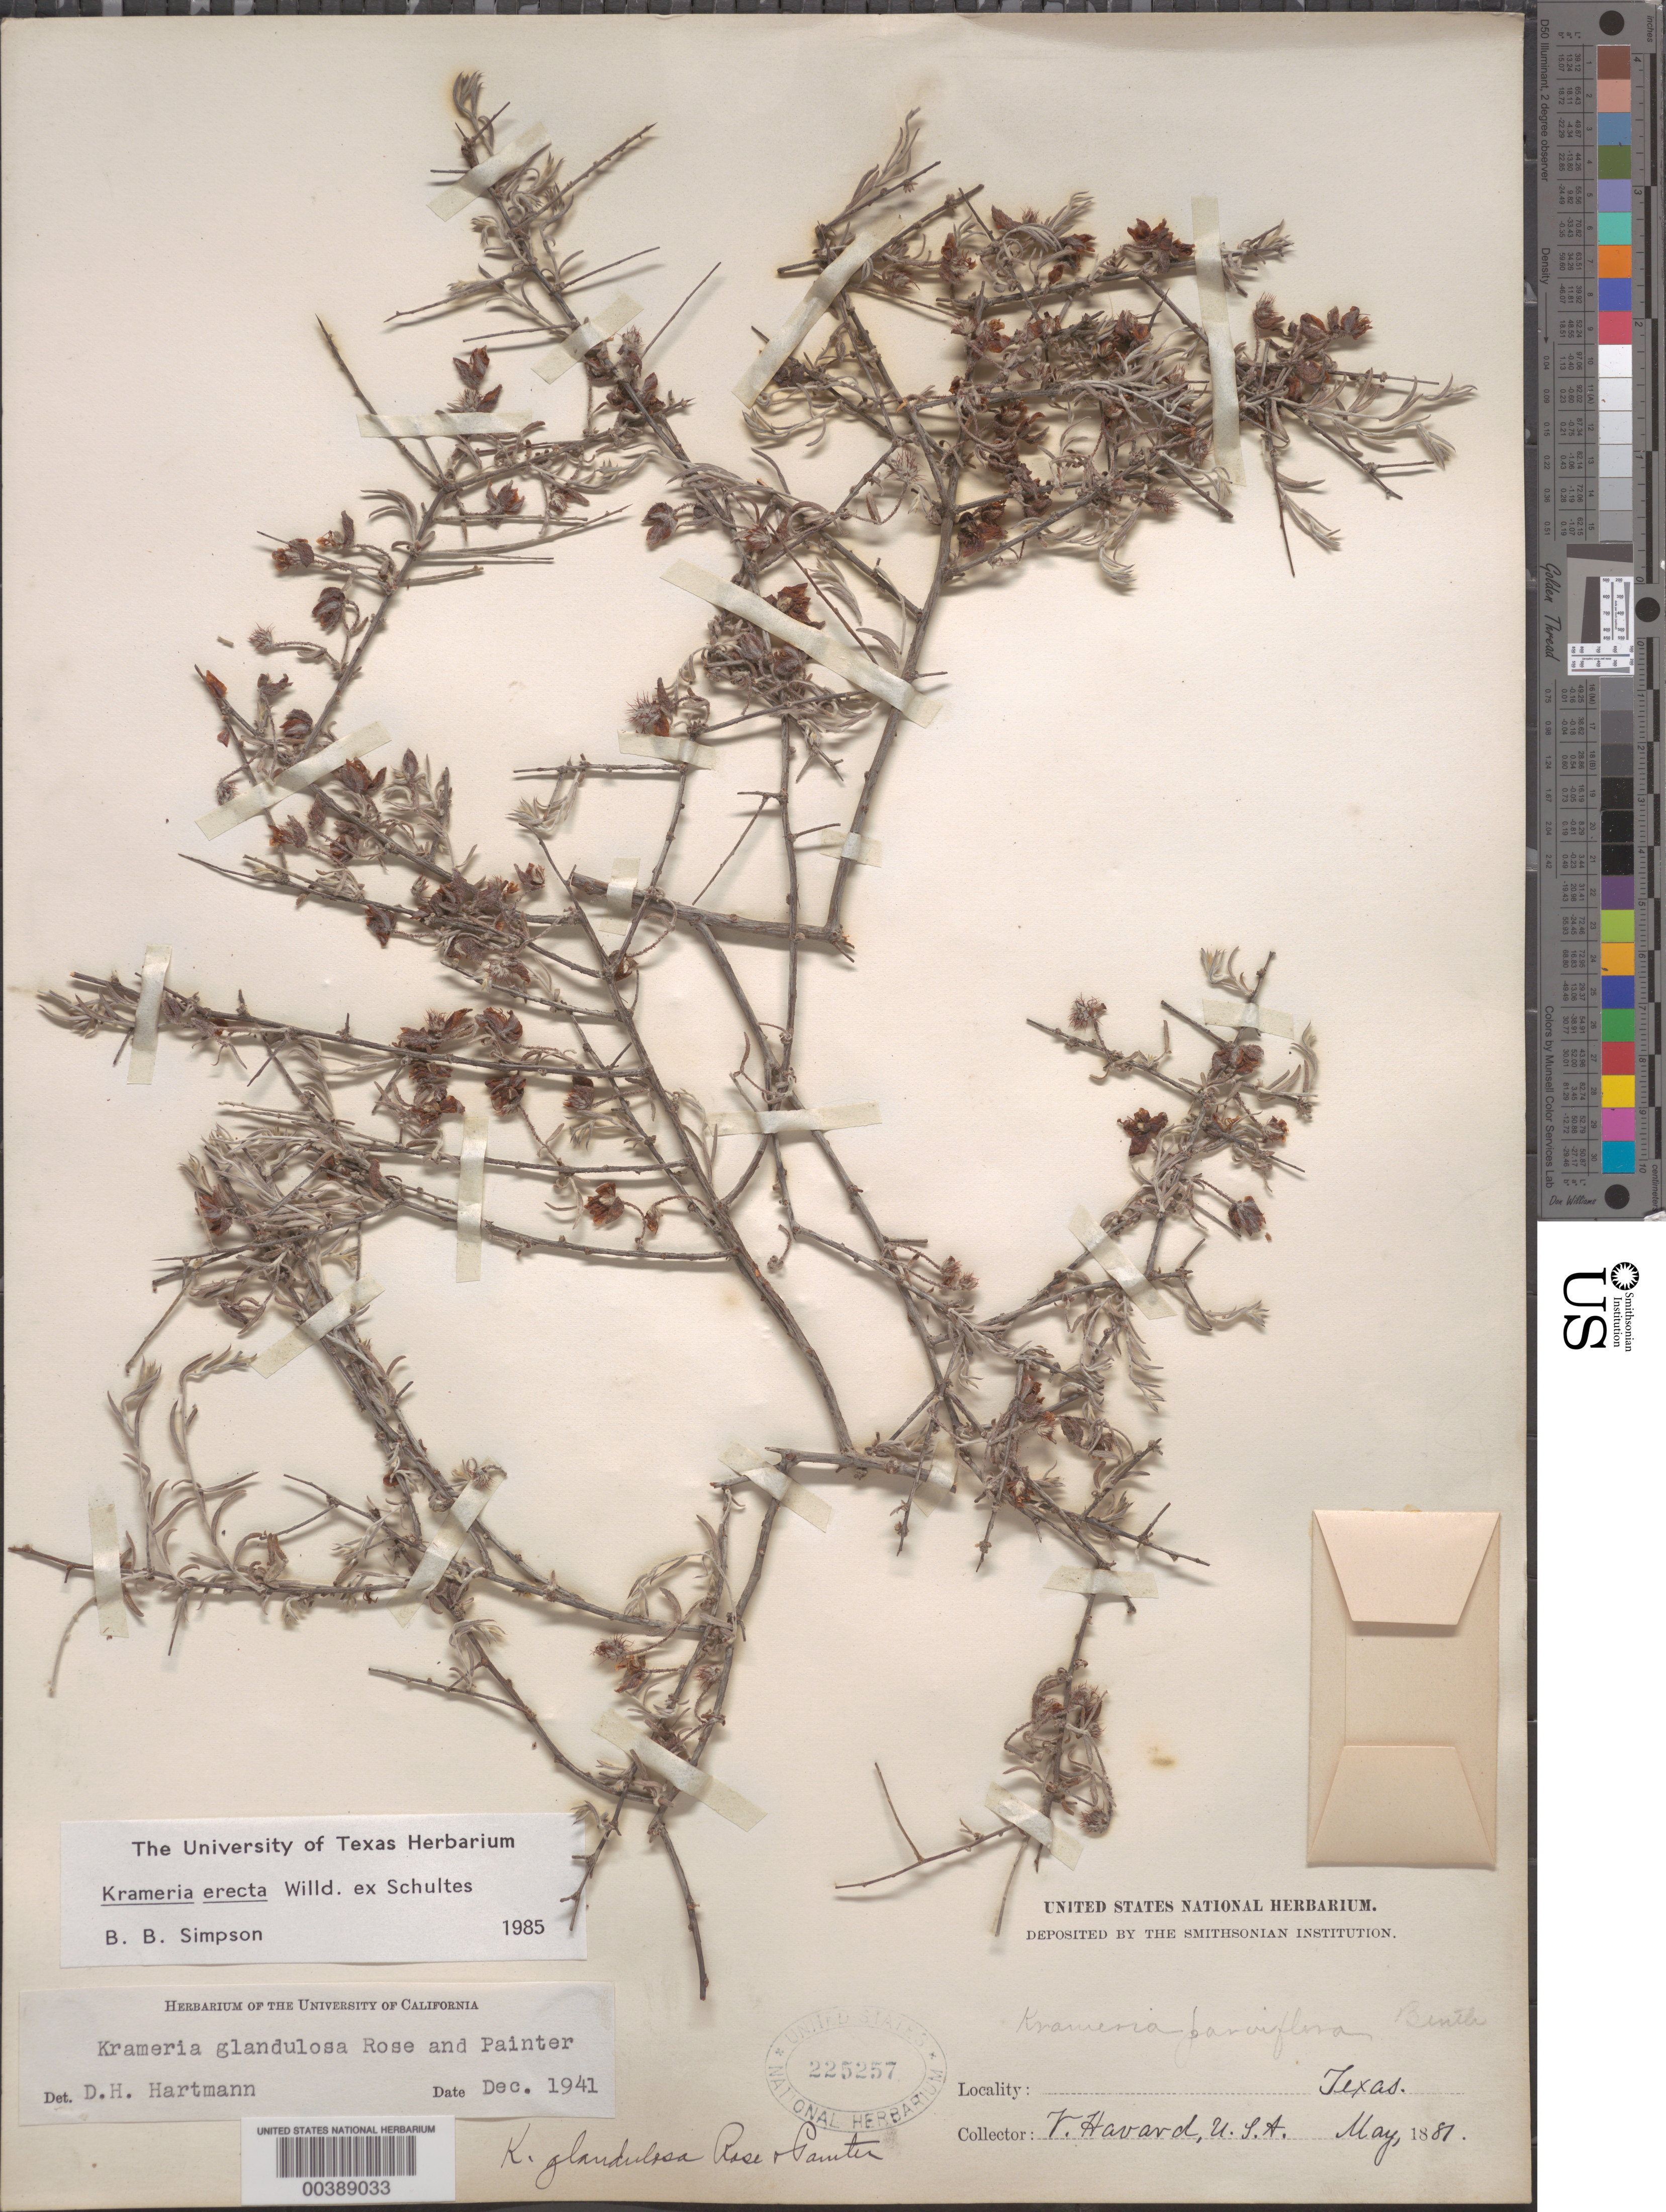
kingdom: Plantae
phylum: Tracheophyta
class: Magnoliopsida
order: Zygophyllales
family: Krameriaceae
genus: Krameria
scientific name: Krameria glandulosa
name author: Rose & J.H. Painter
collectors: V. Havard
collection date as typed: May 1881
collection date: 1881-05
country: United States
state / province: Texas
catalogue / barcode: US 225257